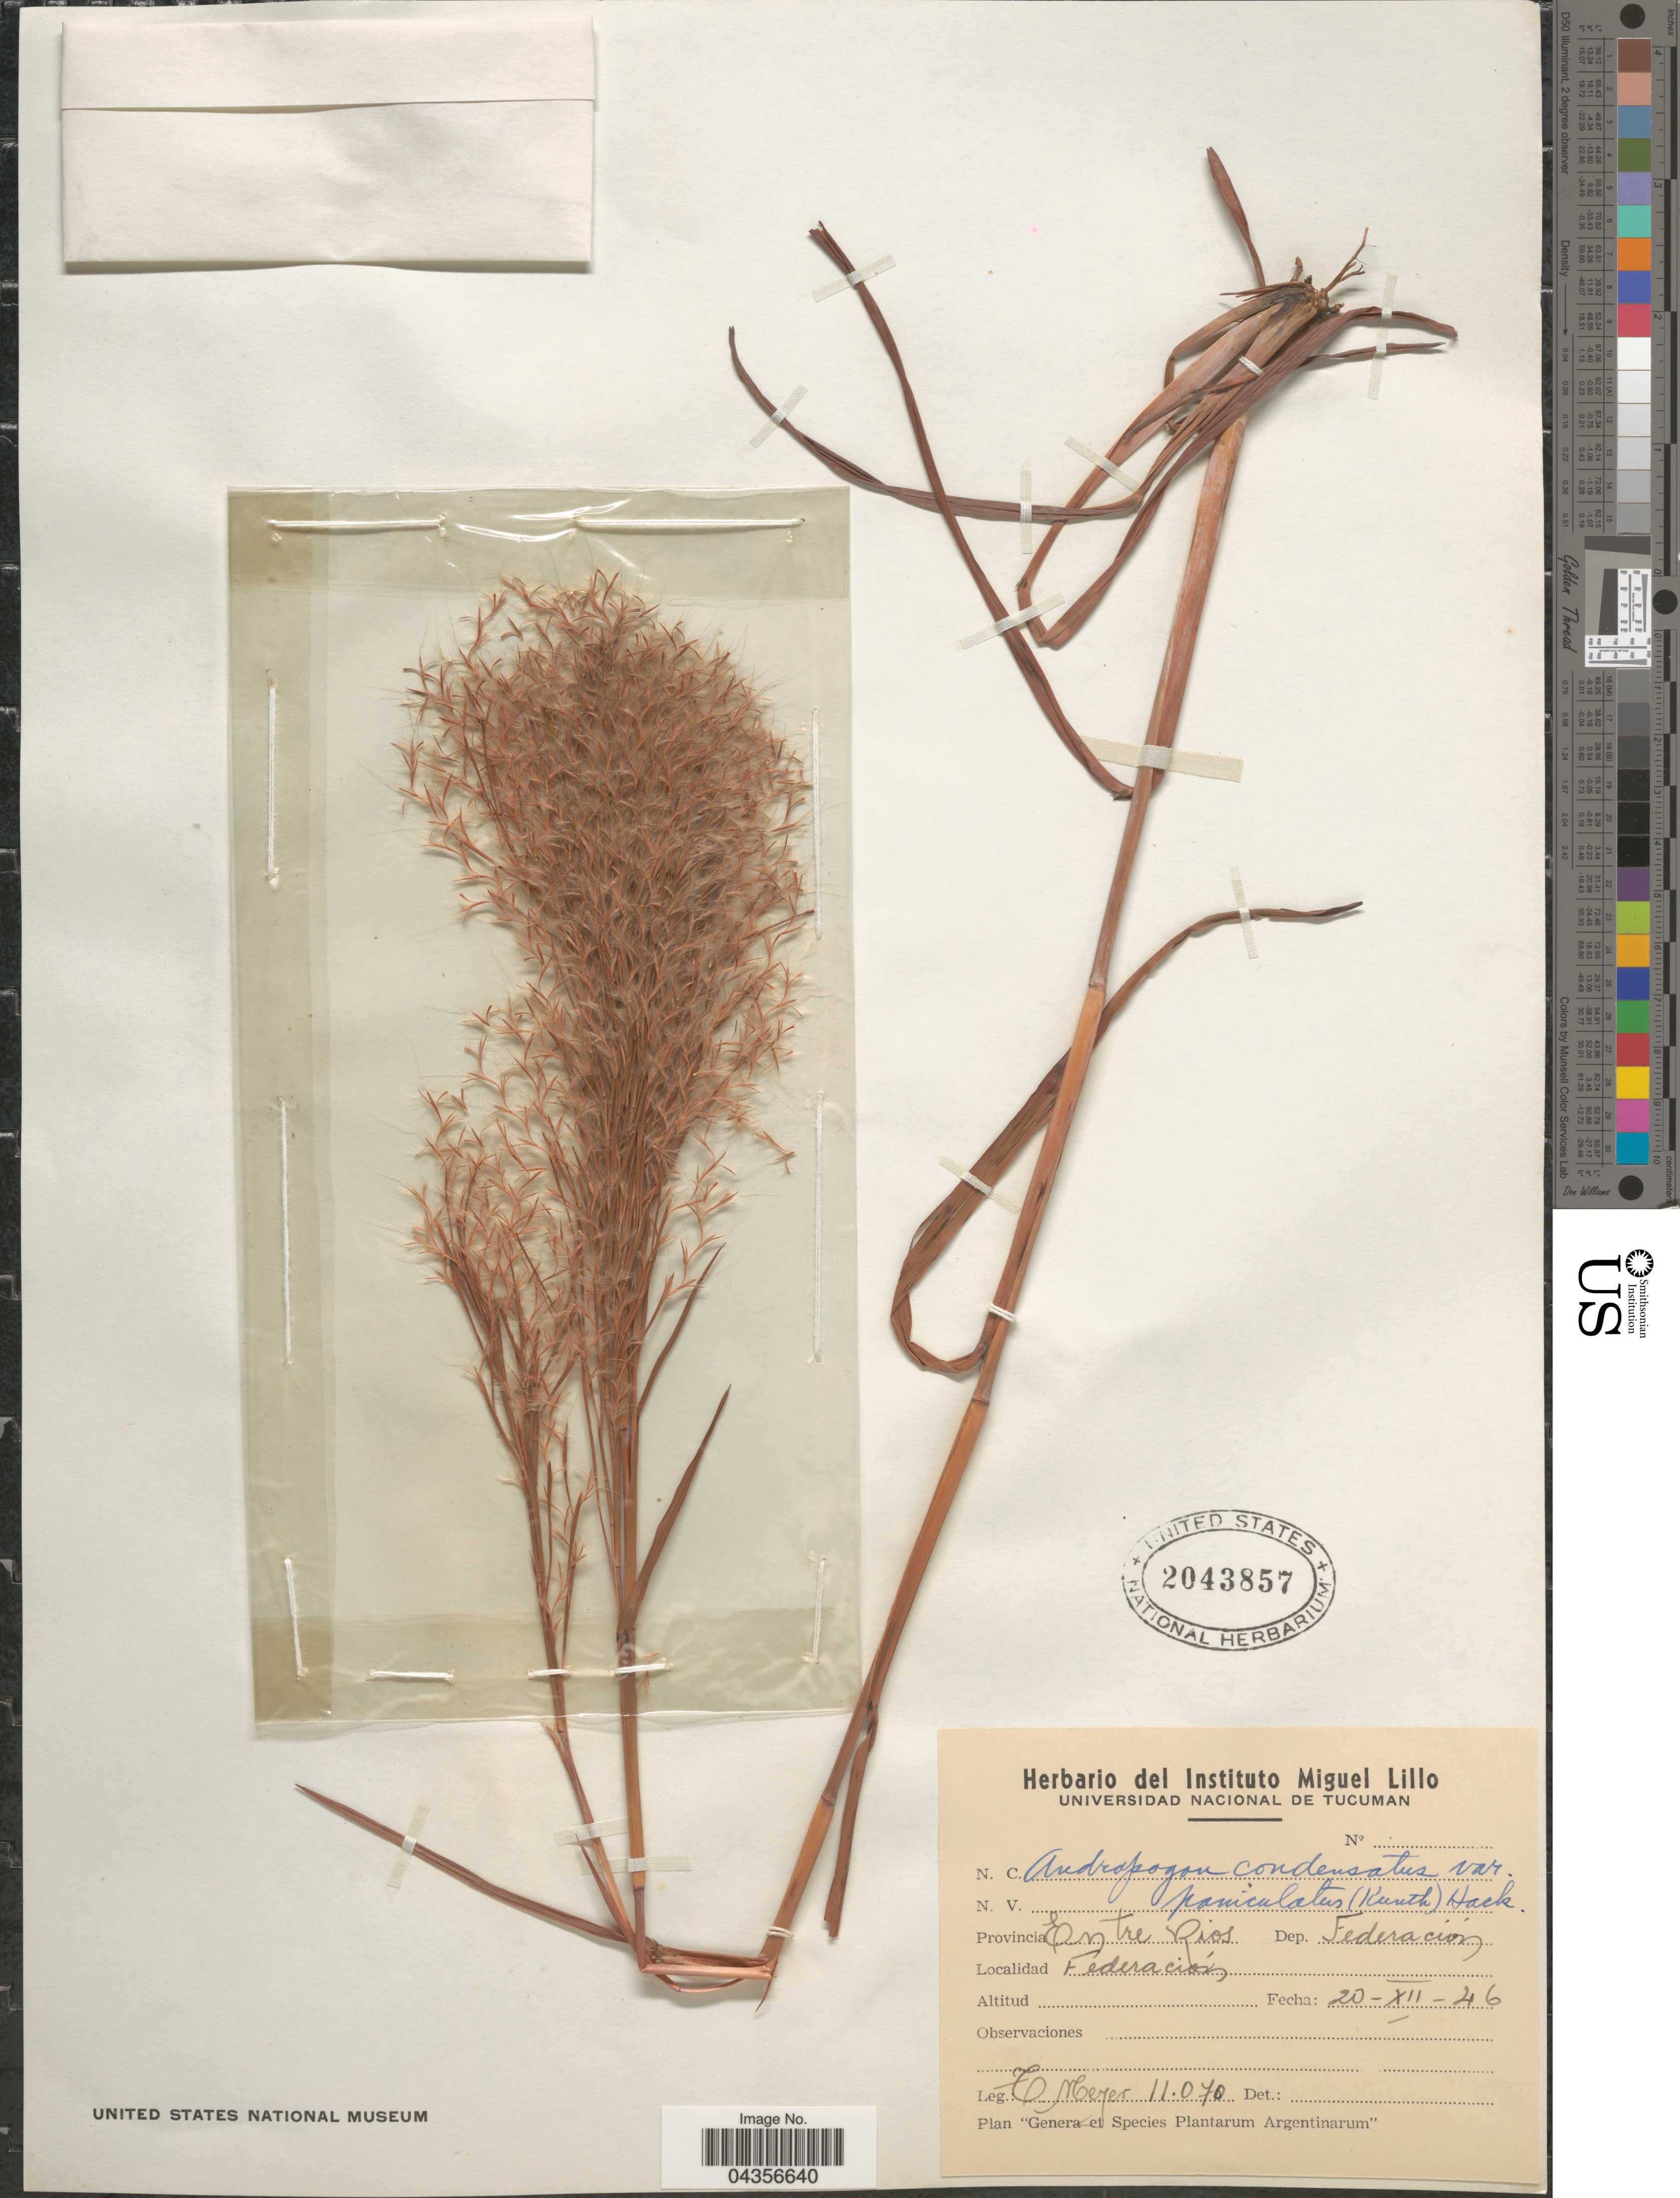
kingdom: Plantae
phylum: Tracheophyta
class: Liliopsida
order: Poales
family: Poaceae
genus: Schizachyrium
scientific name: Schizachyrium microstachyum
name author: (Desv. ex Ham.) Roseng. et al.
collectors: E. Meyer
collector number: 11070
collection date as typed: Transcribed d/m/y: 20/12/46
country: Argentina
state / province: Entre Rios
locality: Provincia Entre Rios. Dep. Federación. Federación.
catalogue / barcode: US 2043857